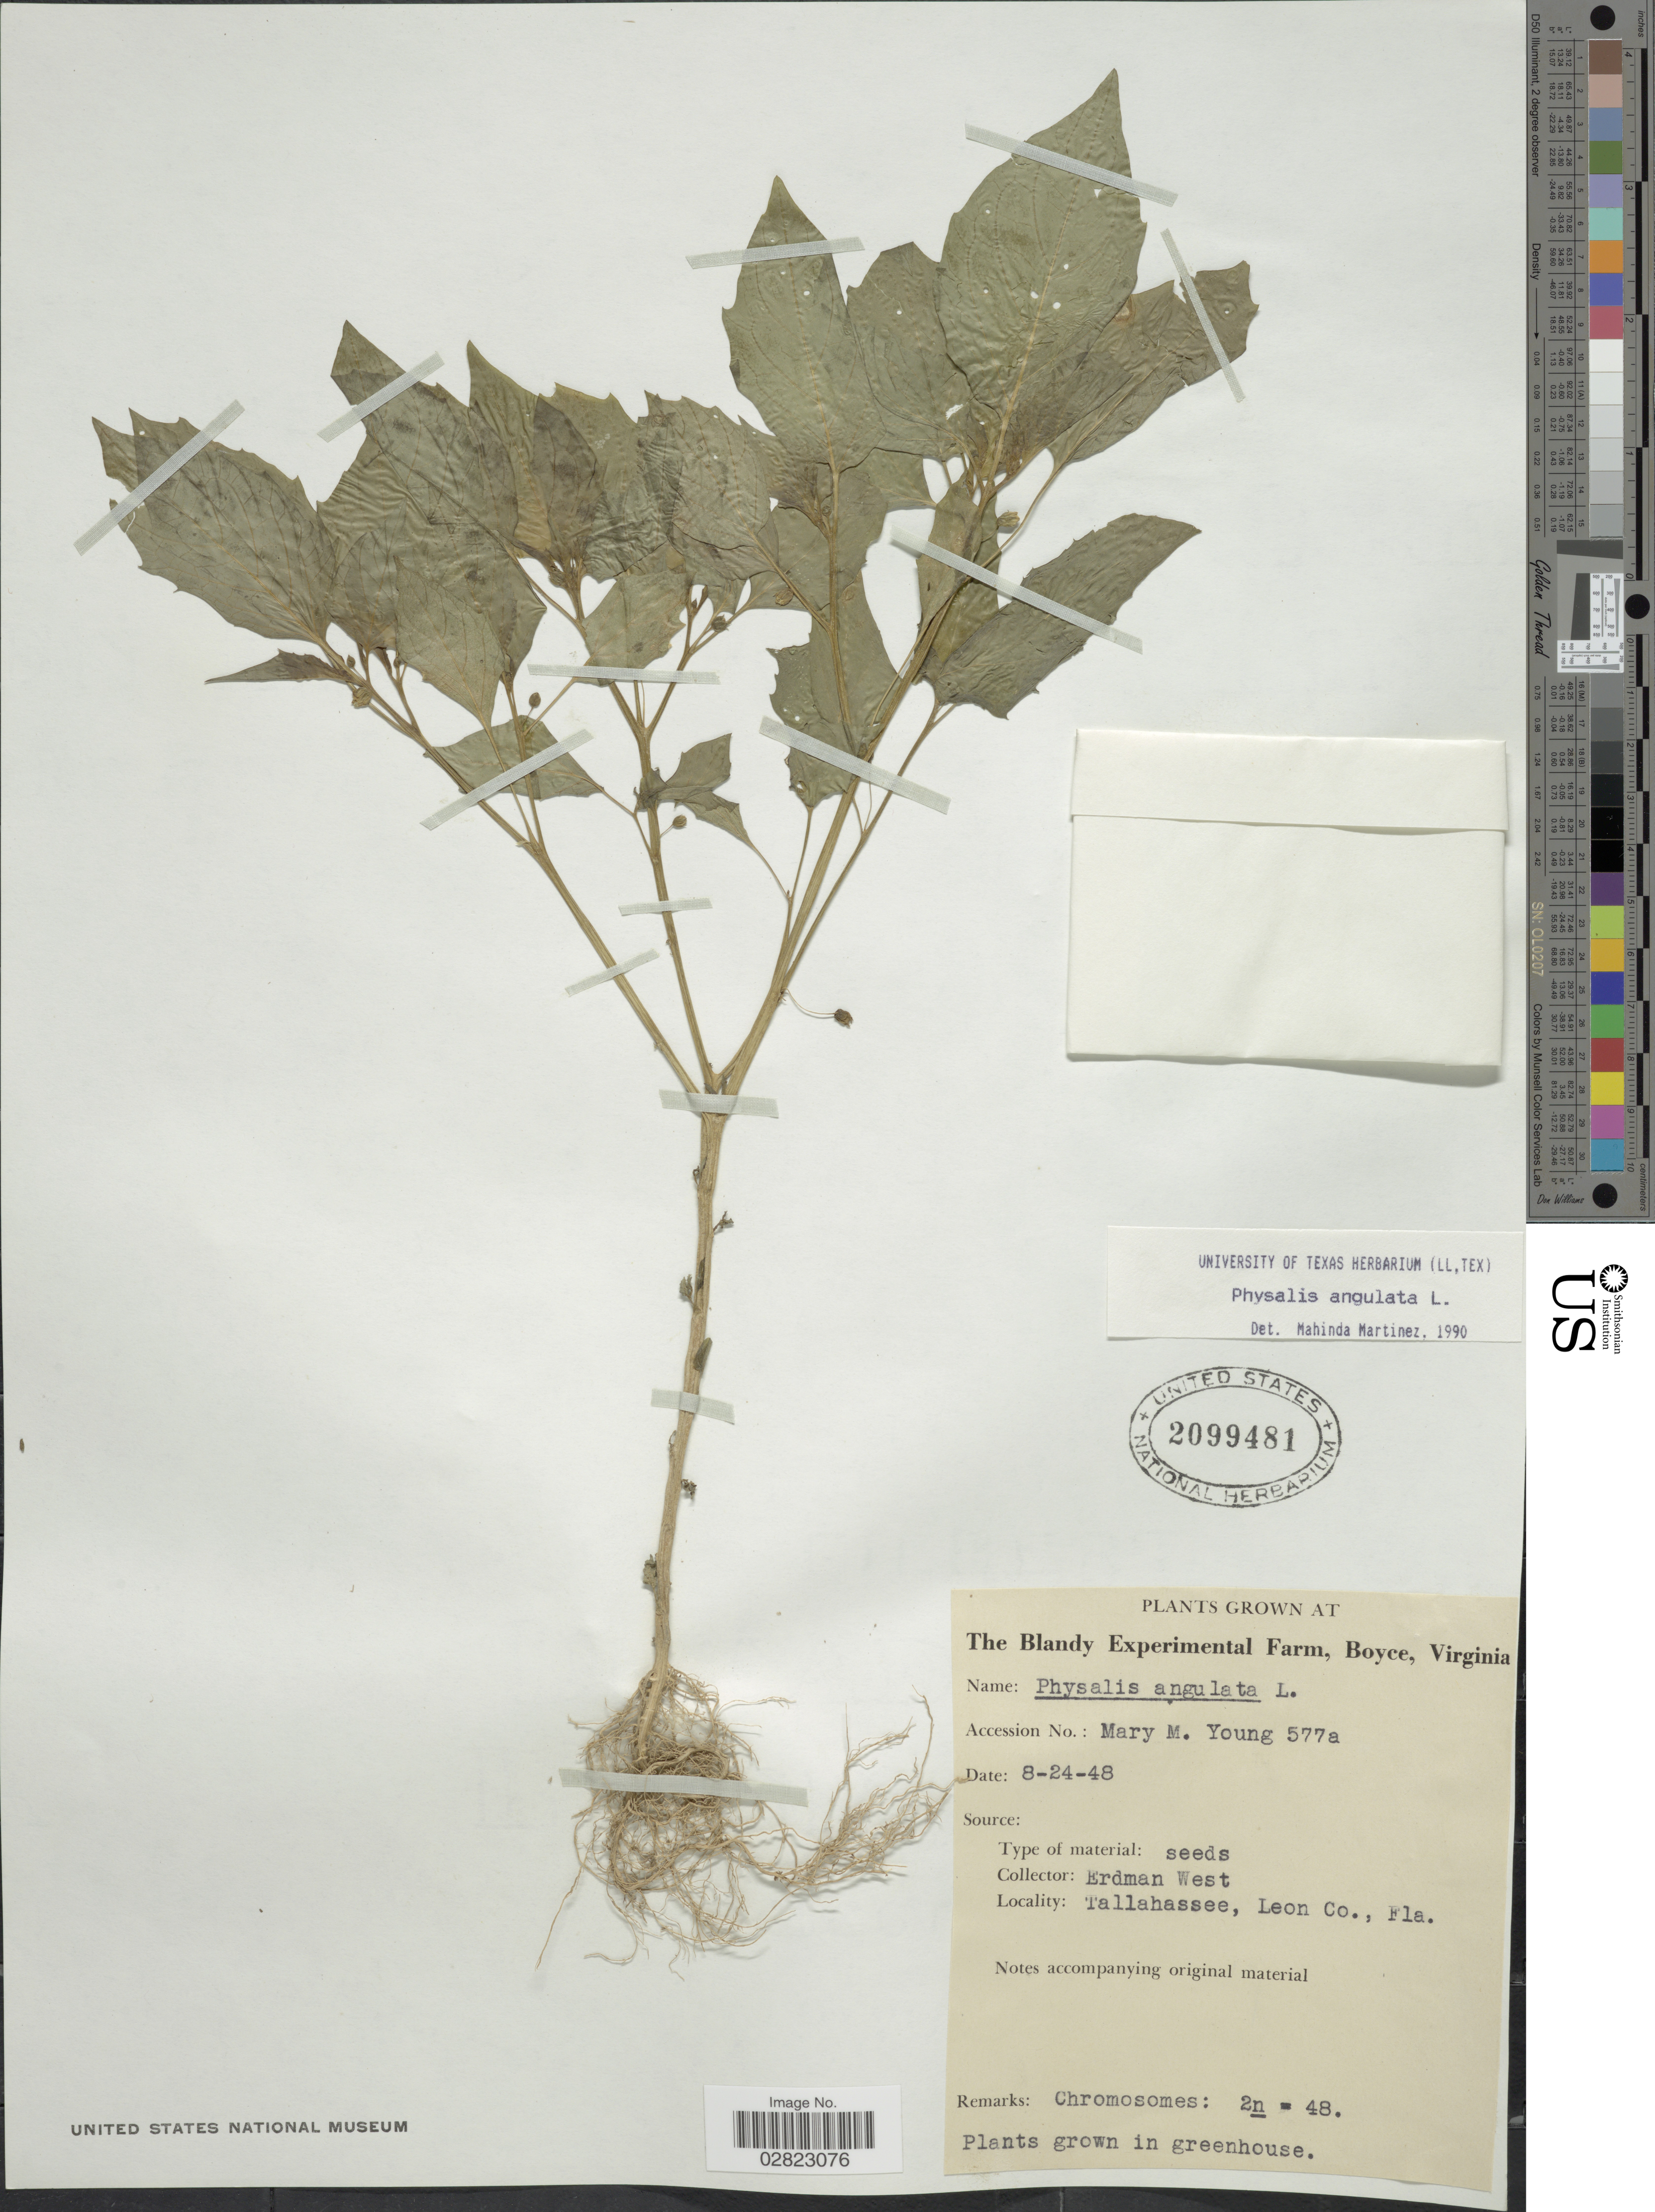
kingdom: Plantae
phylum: Tracheophyta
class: Magnoliopsida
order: Solanales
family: Solanaceae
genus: Physalis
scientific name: Physalis angulata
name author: L.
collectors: E. West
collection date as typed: Transcribed d/m/y: 24/8/48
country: United States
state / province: Virginia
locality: The Blandy Experimental Farm, Boyce. In greenhouse.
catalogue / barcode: US 2099481